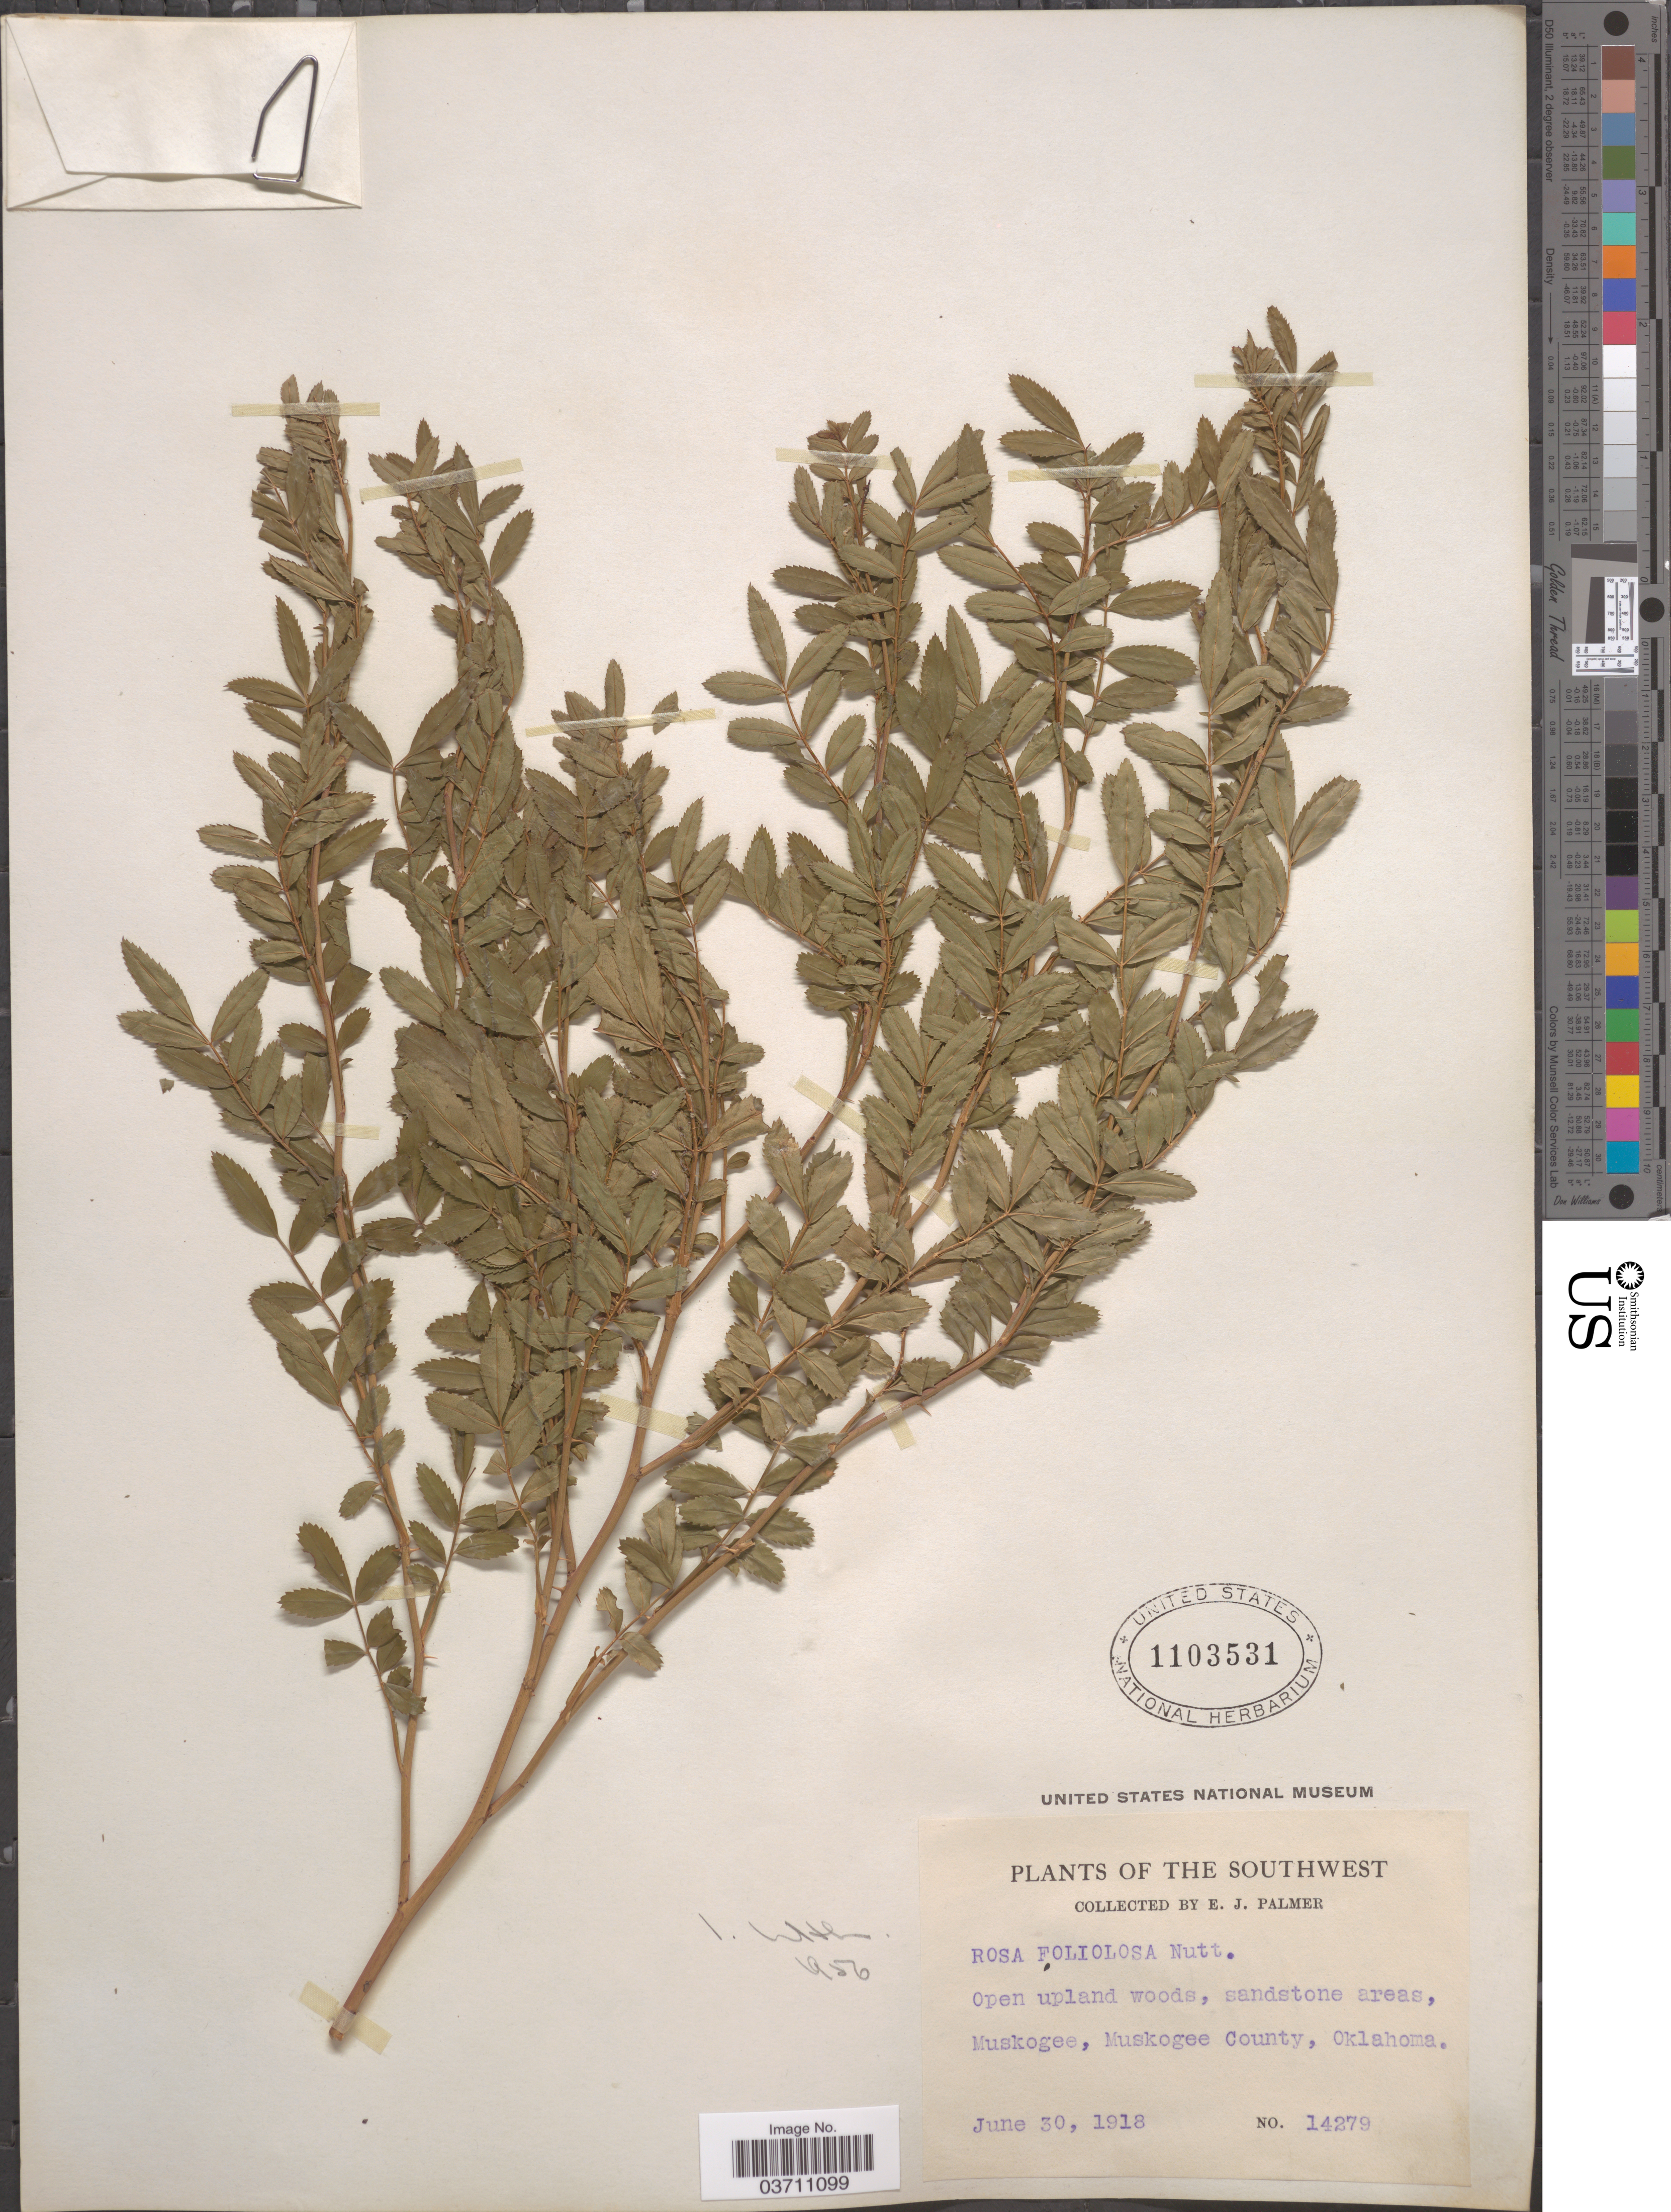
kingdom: Plantae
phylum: Tracheophyta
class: Magnoliopsida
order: Rosales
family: Rosaceae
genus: Rosa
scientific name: Rosa foliolosa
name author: Nutt.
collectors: E. J. Palmer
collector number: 14279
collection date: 1918-06-30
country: United States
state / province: Oklahoma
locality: The Southwest. Muskogee, Muskogee County.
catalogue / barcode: US 1103531